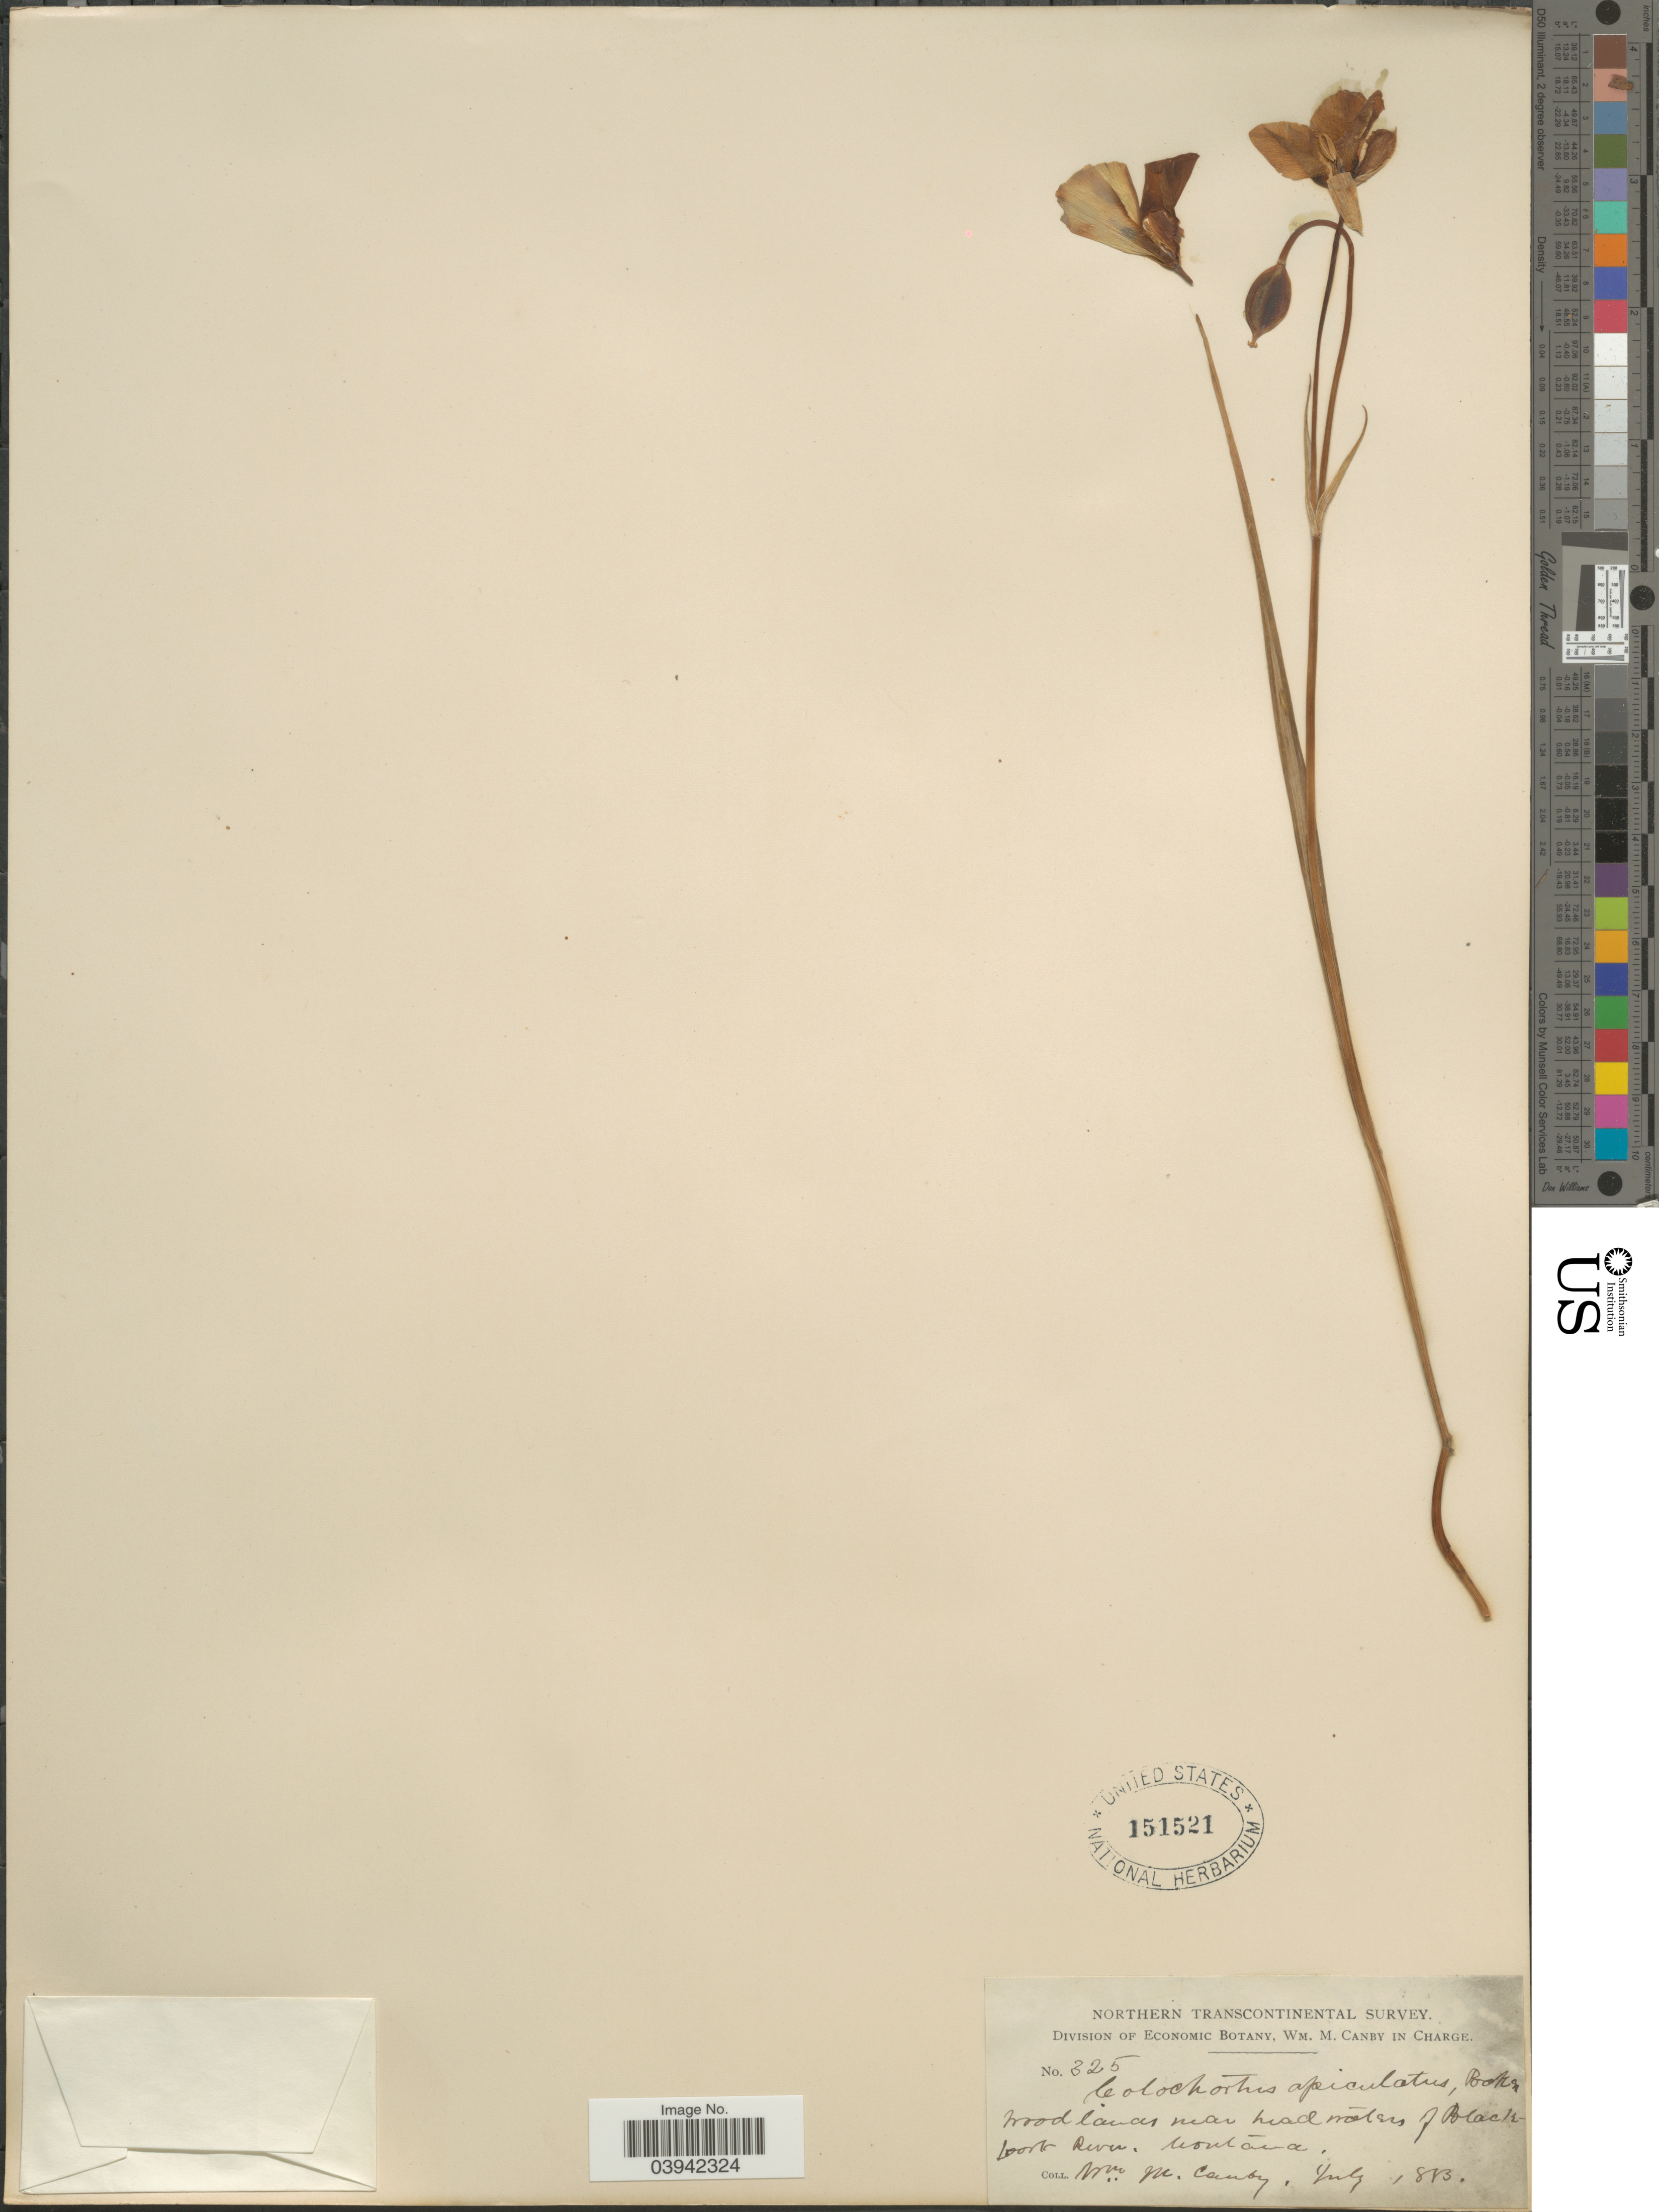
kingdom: Plantae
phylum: Tracheophyta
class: Liliopsida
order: Liliales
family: Liliaceae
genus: Calochortus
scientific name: Calochortus apiculatus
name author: Baker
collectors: W. M. Canby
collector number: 325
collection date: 1883-07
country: United States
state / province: Montana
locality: Woodlands near headwaters of Black foot River.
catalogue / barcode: US 151521